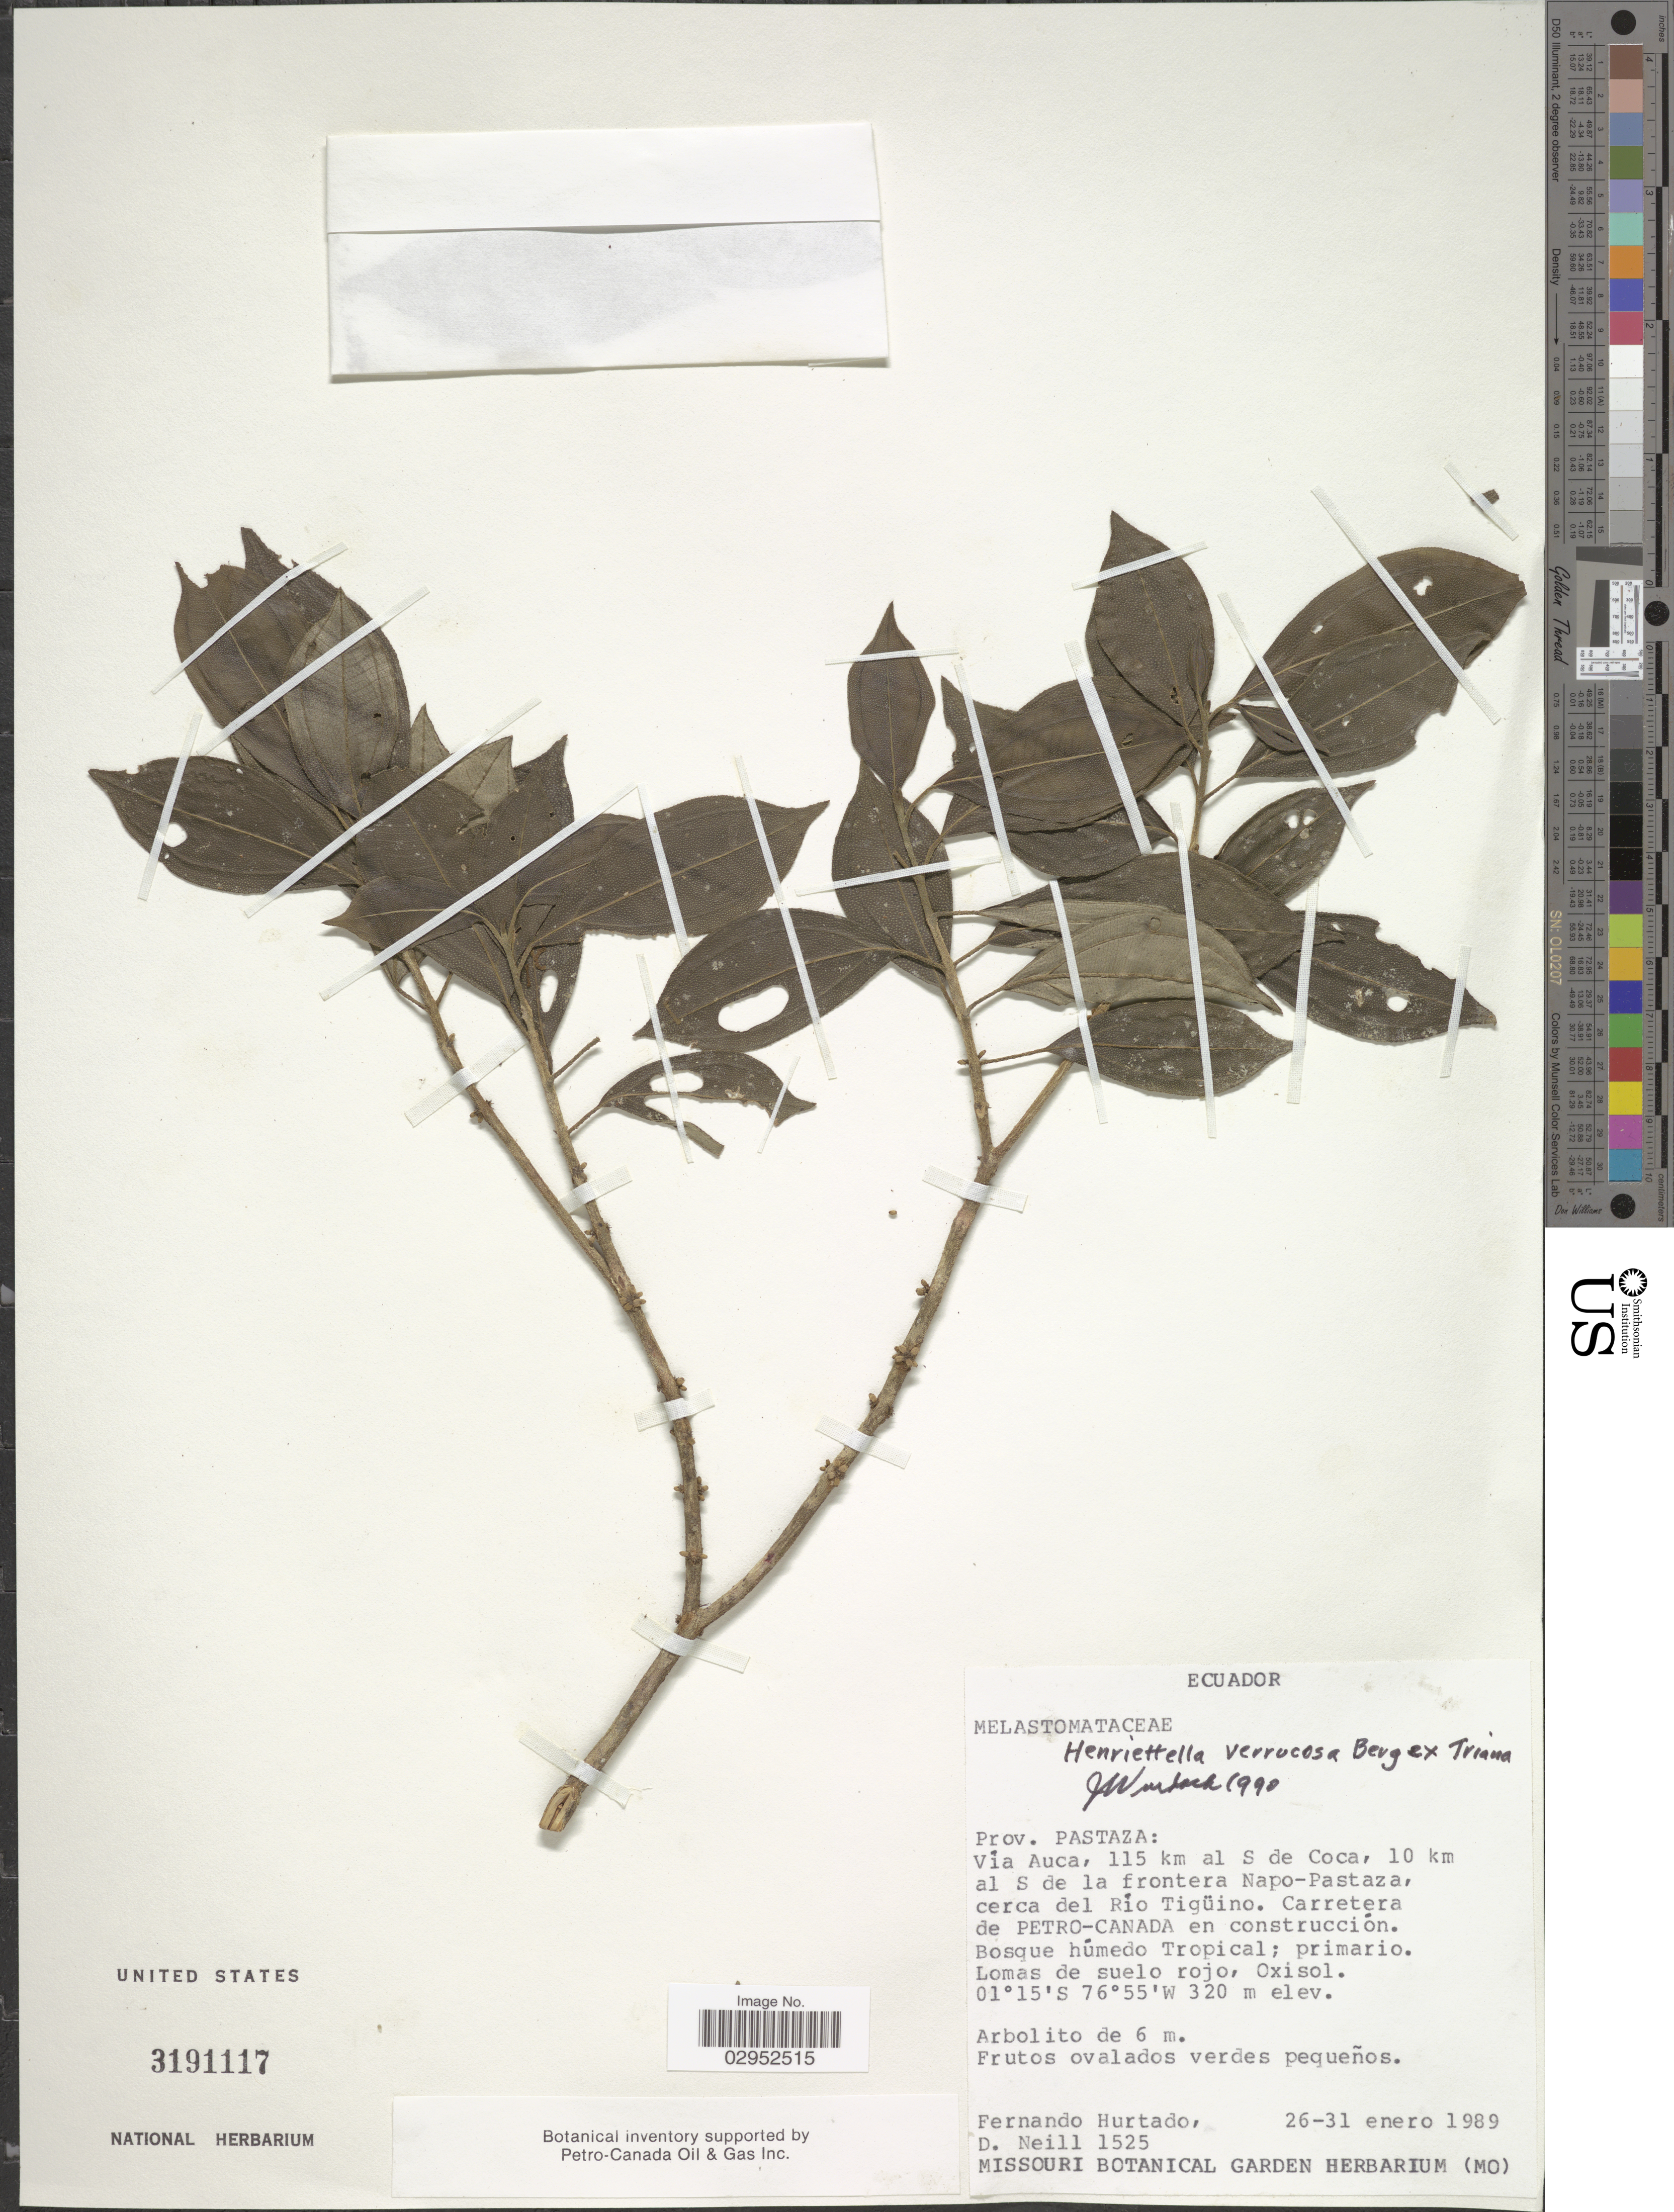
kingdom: Plantae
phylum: Tracheophyta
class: Magnoliopsida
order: Myrtales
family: Melastomataceae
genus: Henriettea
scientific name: Henriettea verrucosa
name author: (Triana) J.F. Macbr.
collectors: F. Hurtado & D. Neill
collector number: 1525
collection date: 1989-01-26/1989-01-31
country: Ecuador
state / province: Pastaza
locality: Via Auca, 115 km al S de Coca, 10 km al S de la frontera Napo-Pastaza, cerca del Rio Tigüino. Carretera de Petro-Canada en construcción.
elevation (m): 320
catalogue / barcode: US 3191117